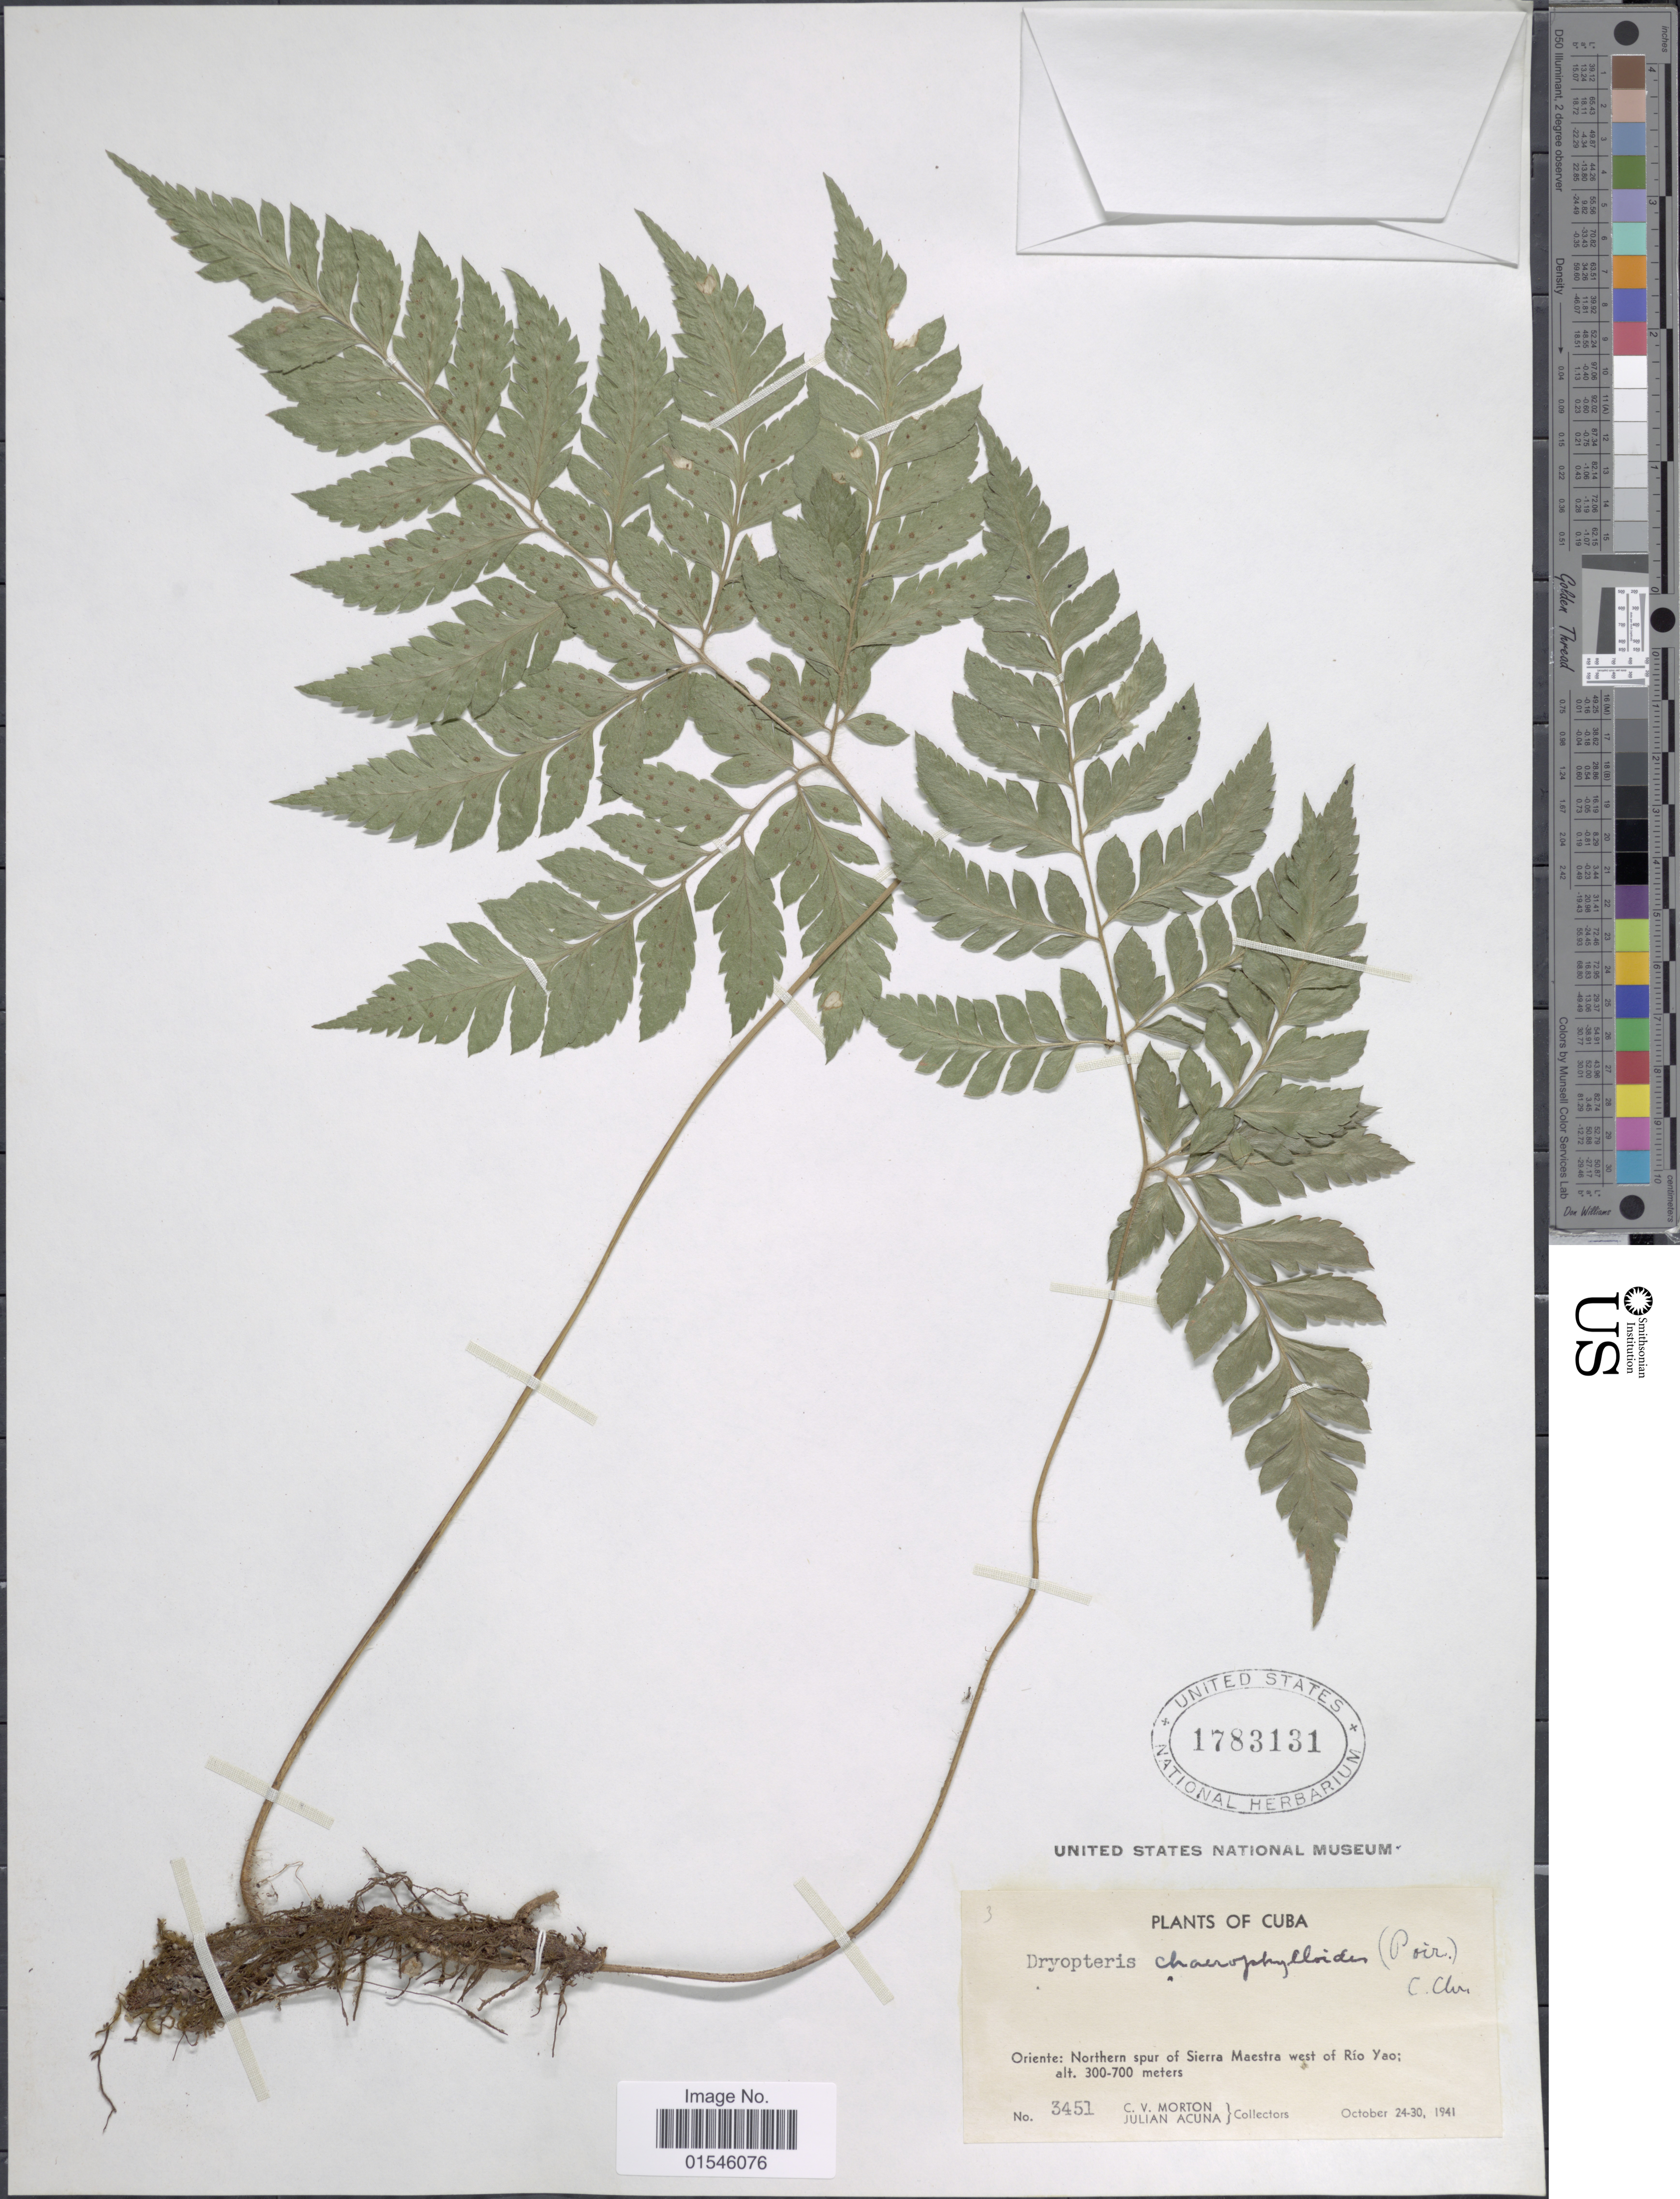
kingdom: Plantae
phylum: Tracheophyta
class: Polypodiopsida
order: Polypodiales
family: Dryopteridaceae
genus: Polystichopsis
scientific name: Polystichopsis chaerophylloides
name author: (Poir.) C.V. Morton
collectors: C. V. Morton & J. B. Acuña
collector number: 3451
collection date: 1941-10-24/1941-10-30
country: Cuba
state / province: Oriente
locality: Northern spur of Sierra Maestra west of Río Yao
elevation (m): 300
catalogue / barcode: US 1783131